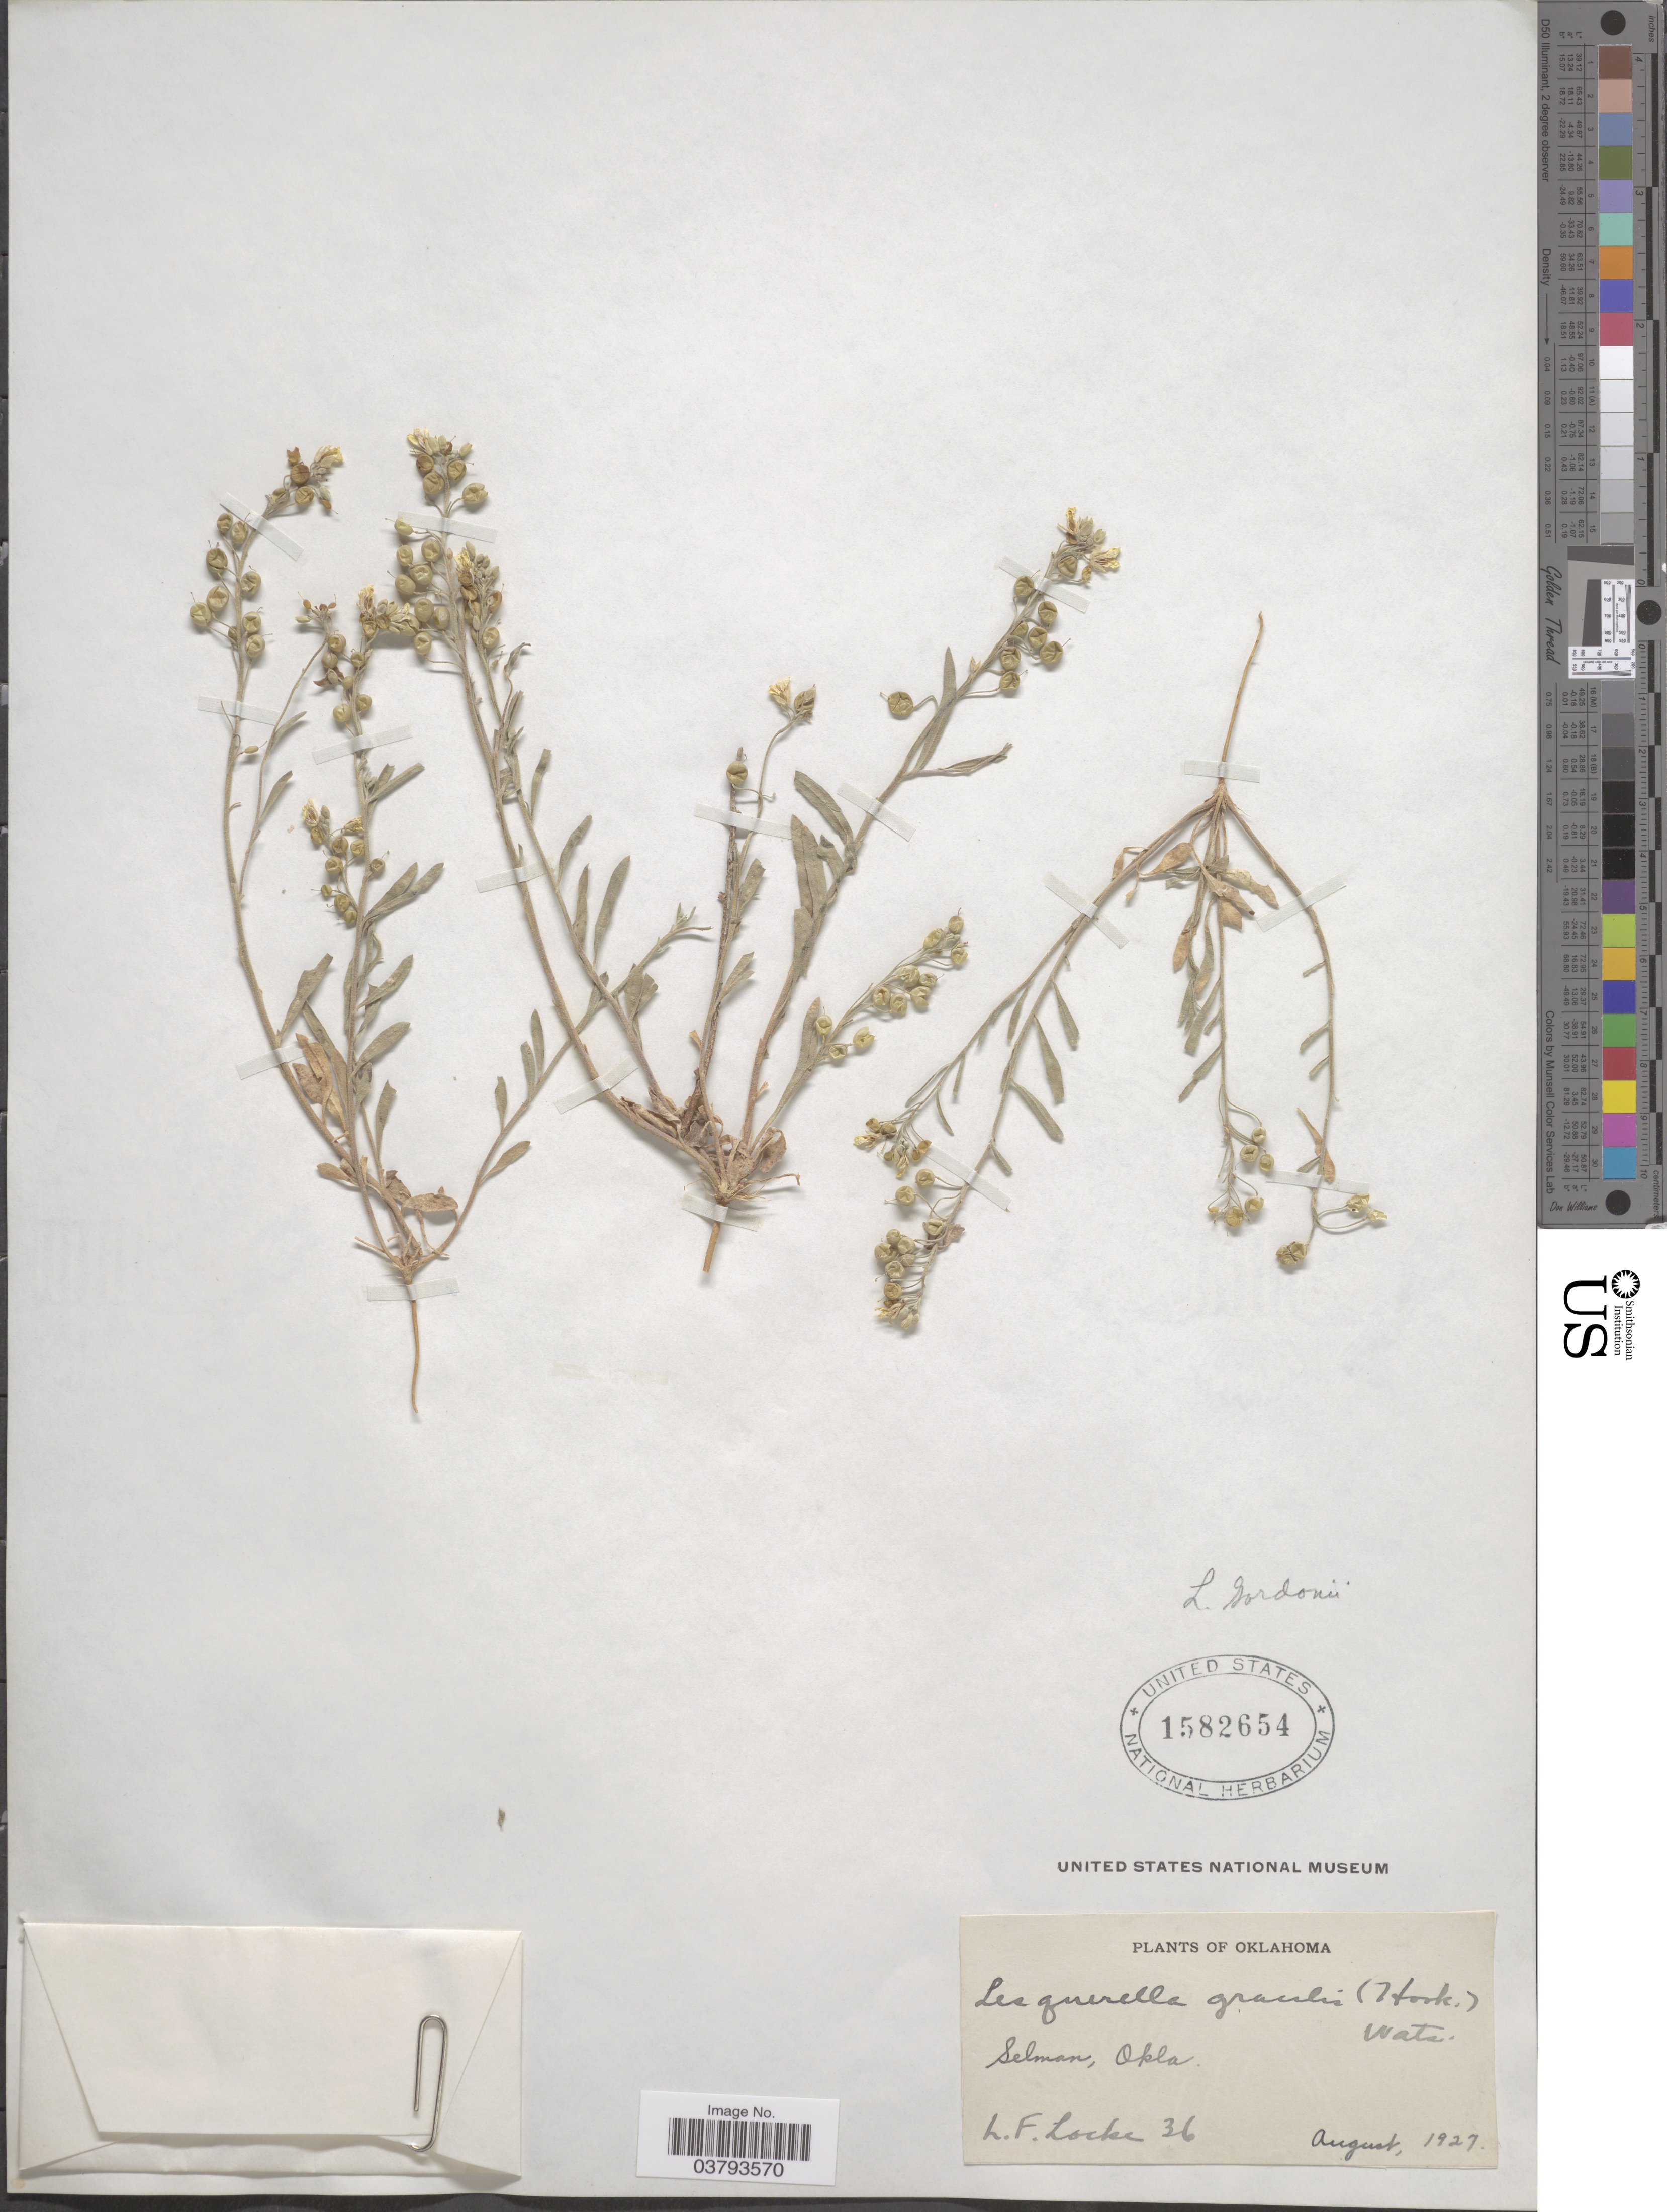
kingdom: Plantae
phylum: Tracheophyta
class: Magnoliopsida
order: Brassicales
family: Brassicaceae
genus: Lesquerella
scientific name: Lesquerella gordonii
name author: (A. Gray) S. Watson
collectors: L. Locke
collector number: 36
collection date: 1927-08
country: United States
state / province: Oklahoma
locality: Selman.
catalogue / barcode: US 1582654